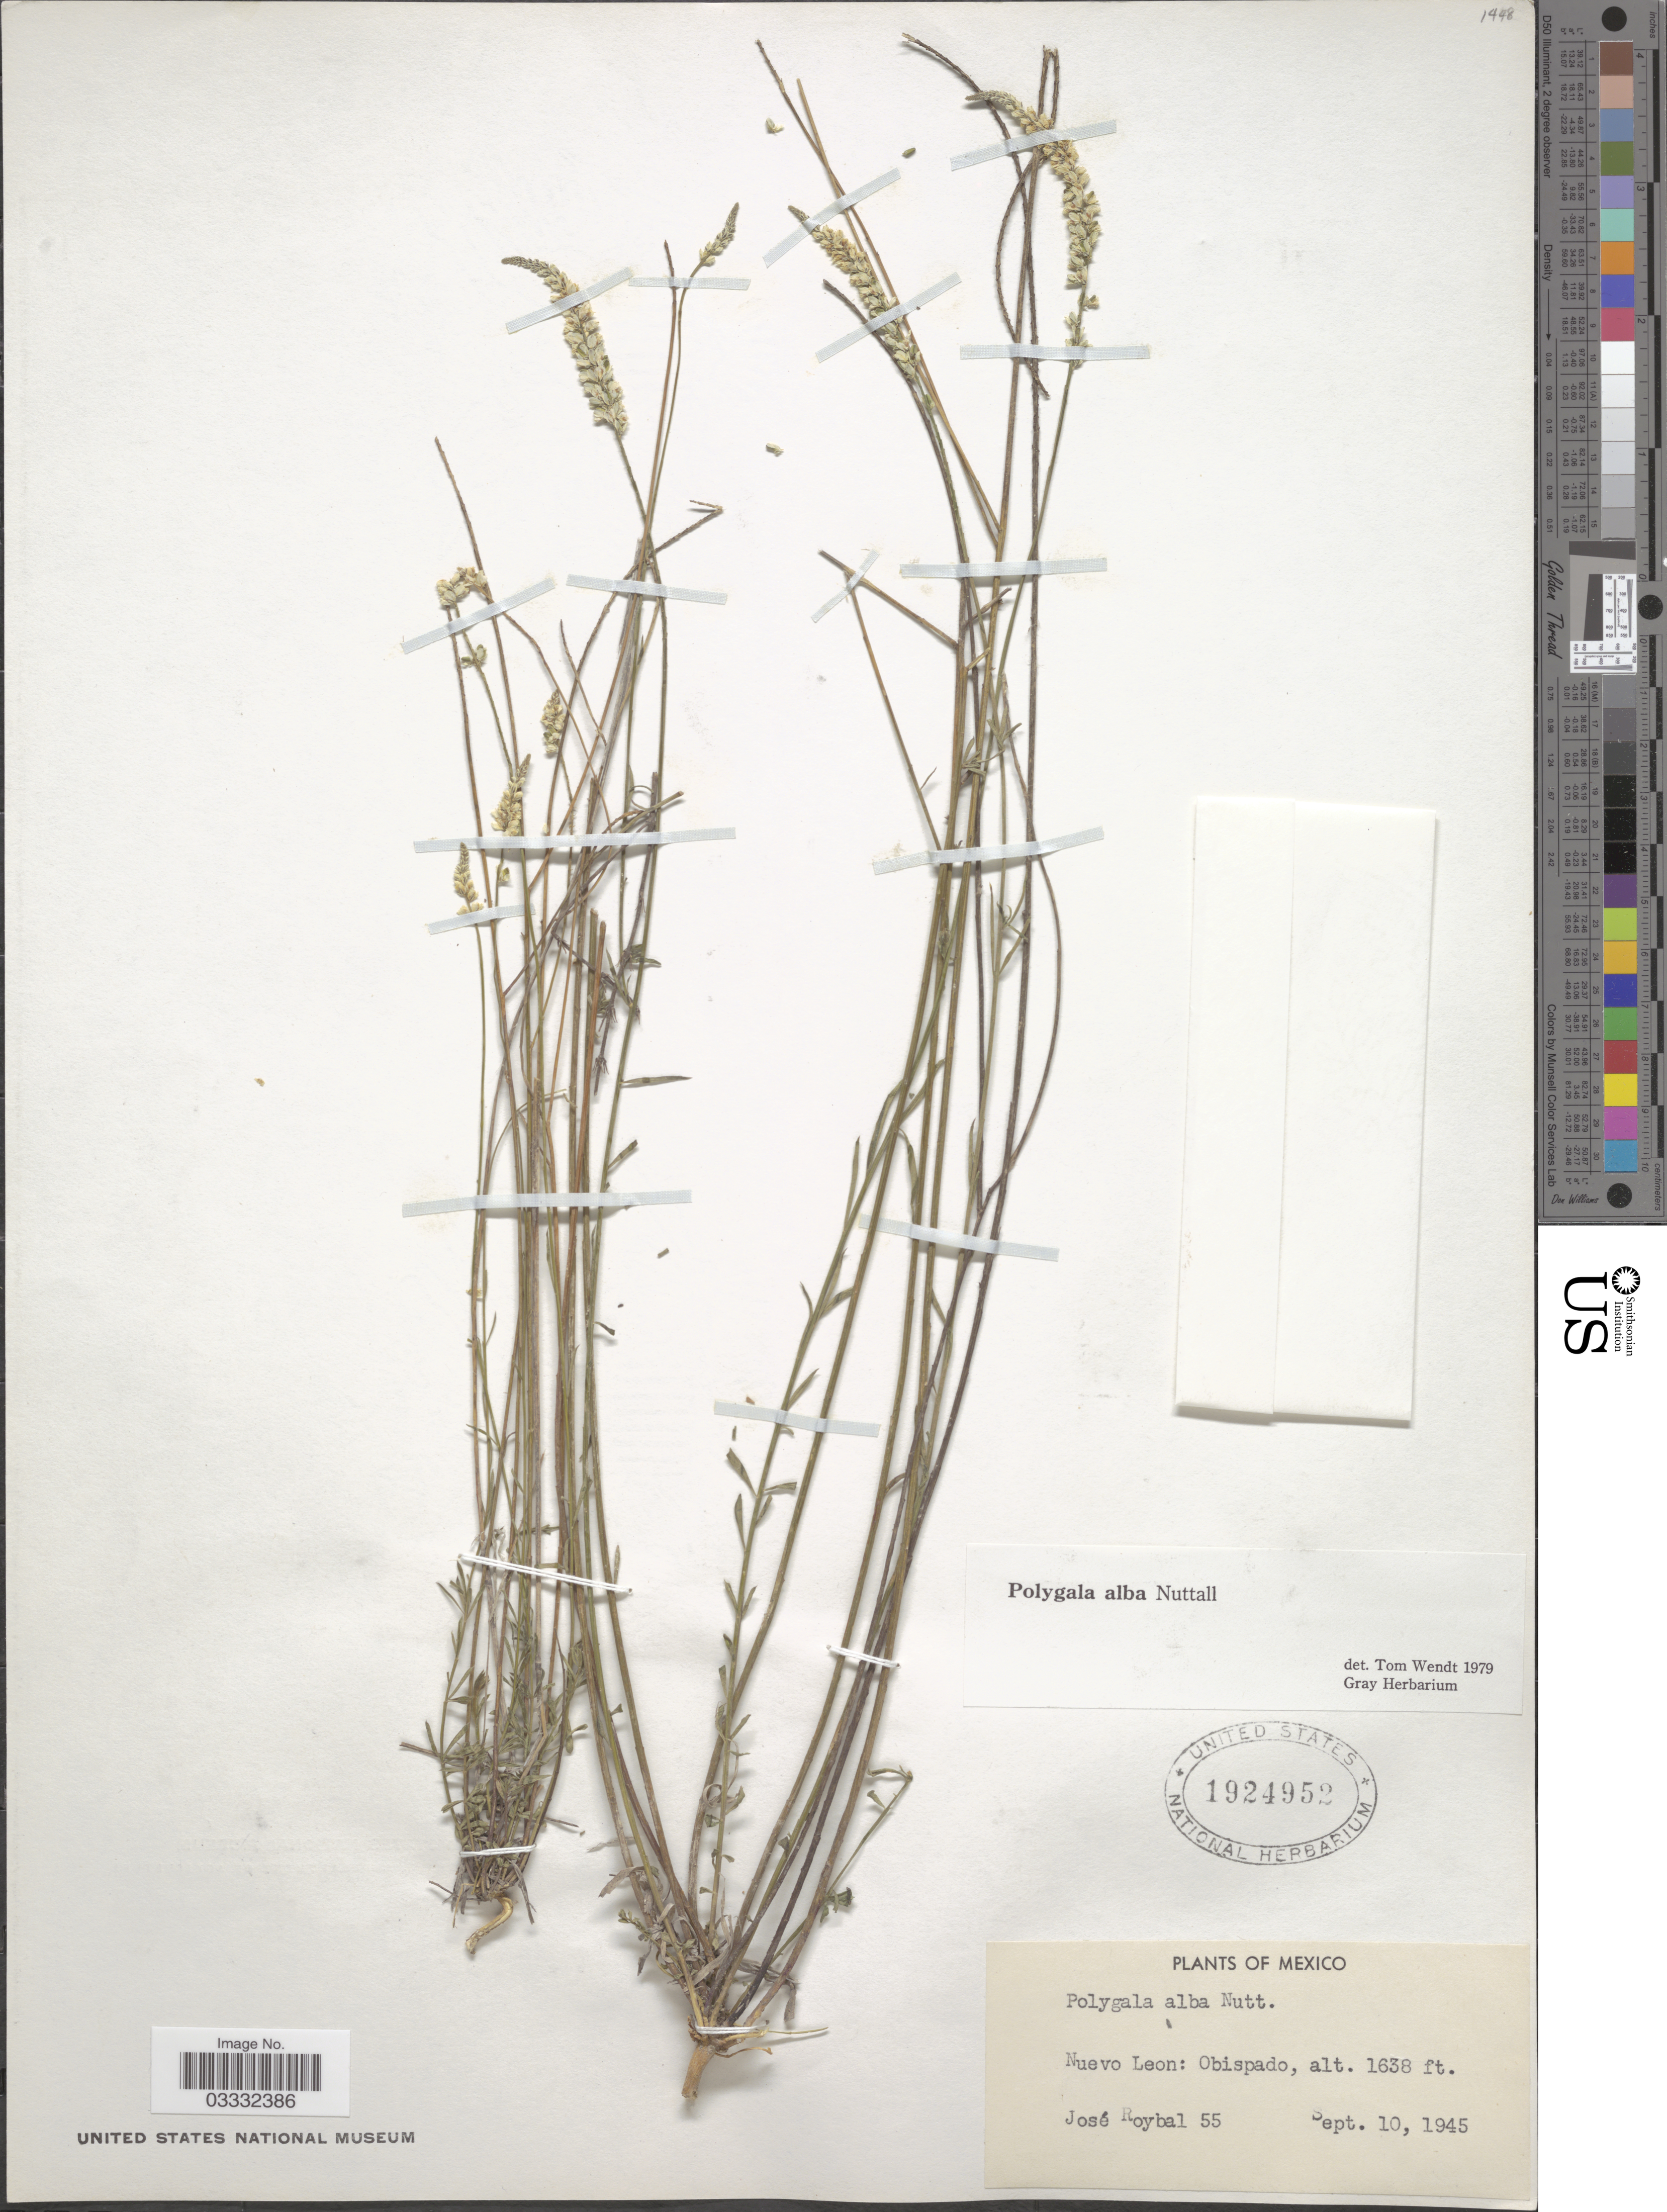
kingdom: Plantae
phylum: Tracheophyta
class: Magnoliopsida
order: Fabales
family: Polygalaceae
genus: Polygala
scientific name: Polygala alba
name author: Nutt.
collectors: J. Roybal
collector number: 55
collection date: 1945-09-10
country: Mexico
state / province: Nuevo León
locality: Obispado.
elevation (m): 499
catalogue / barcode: US 1924952